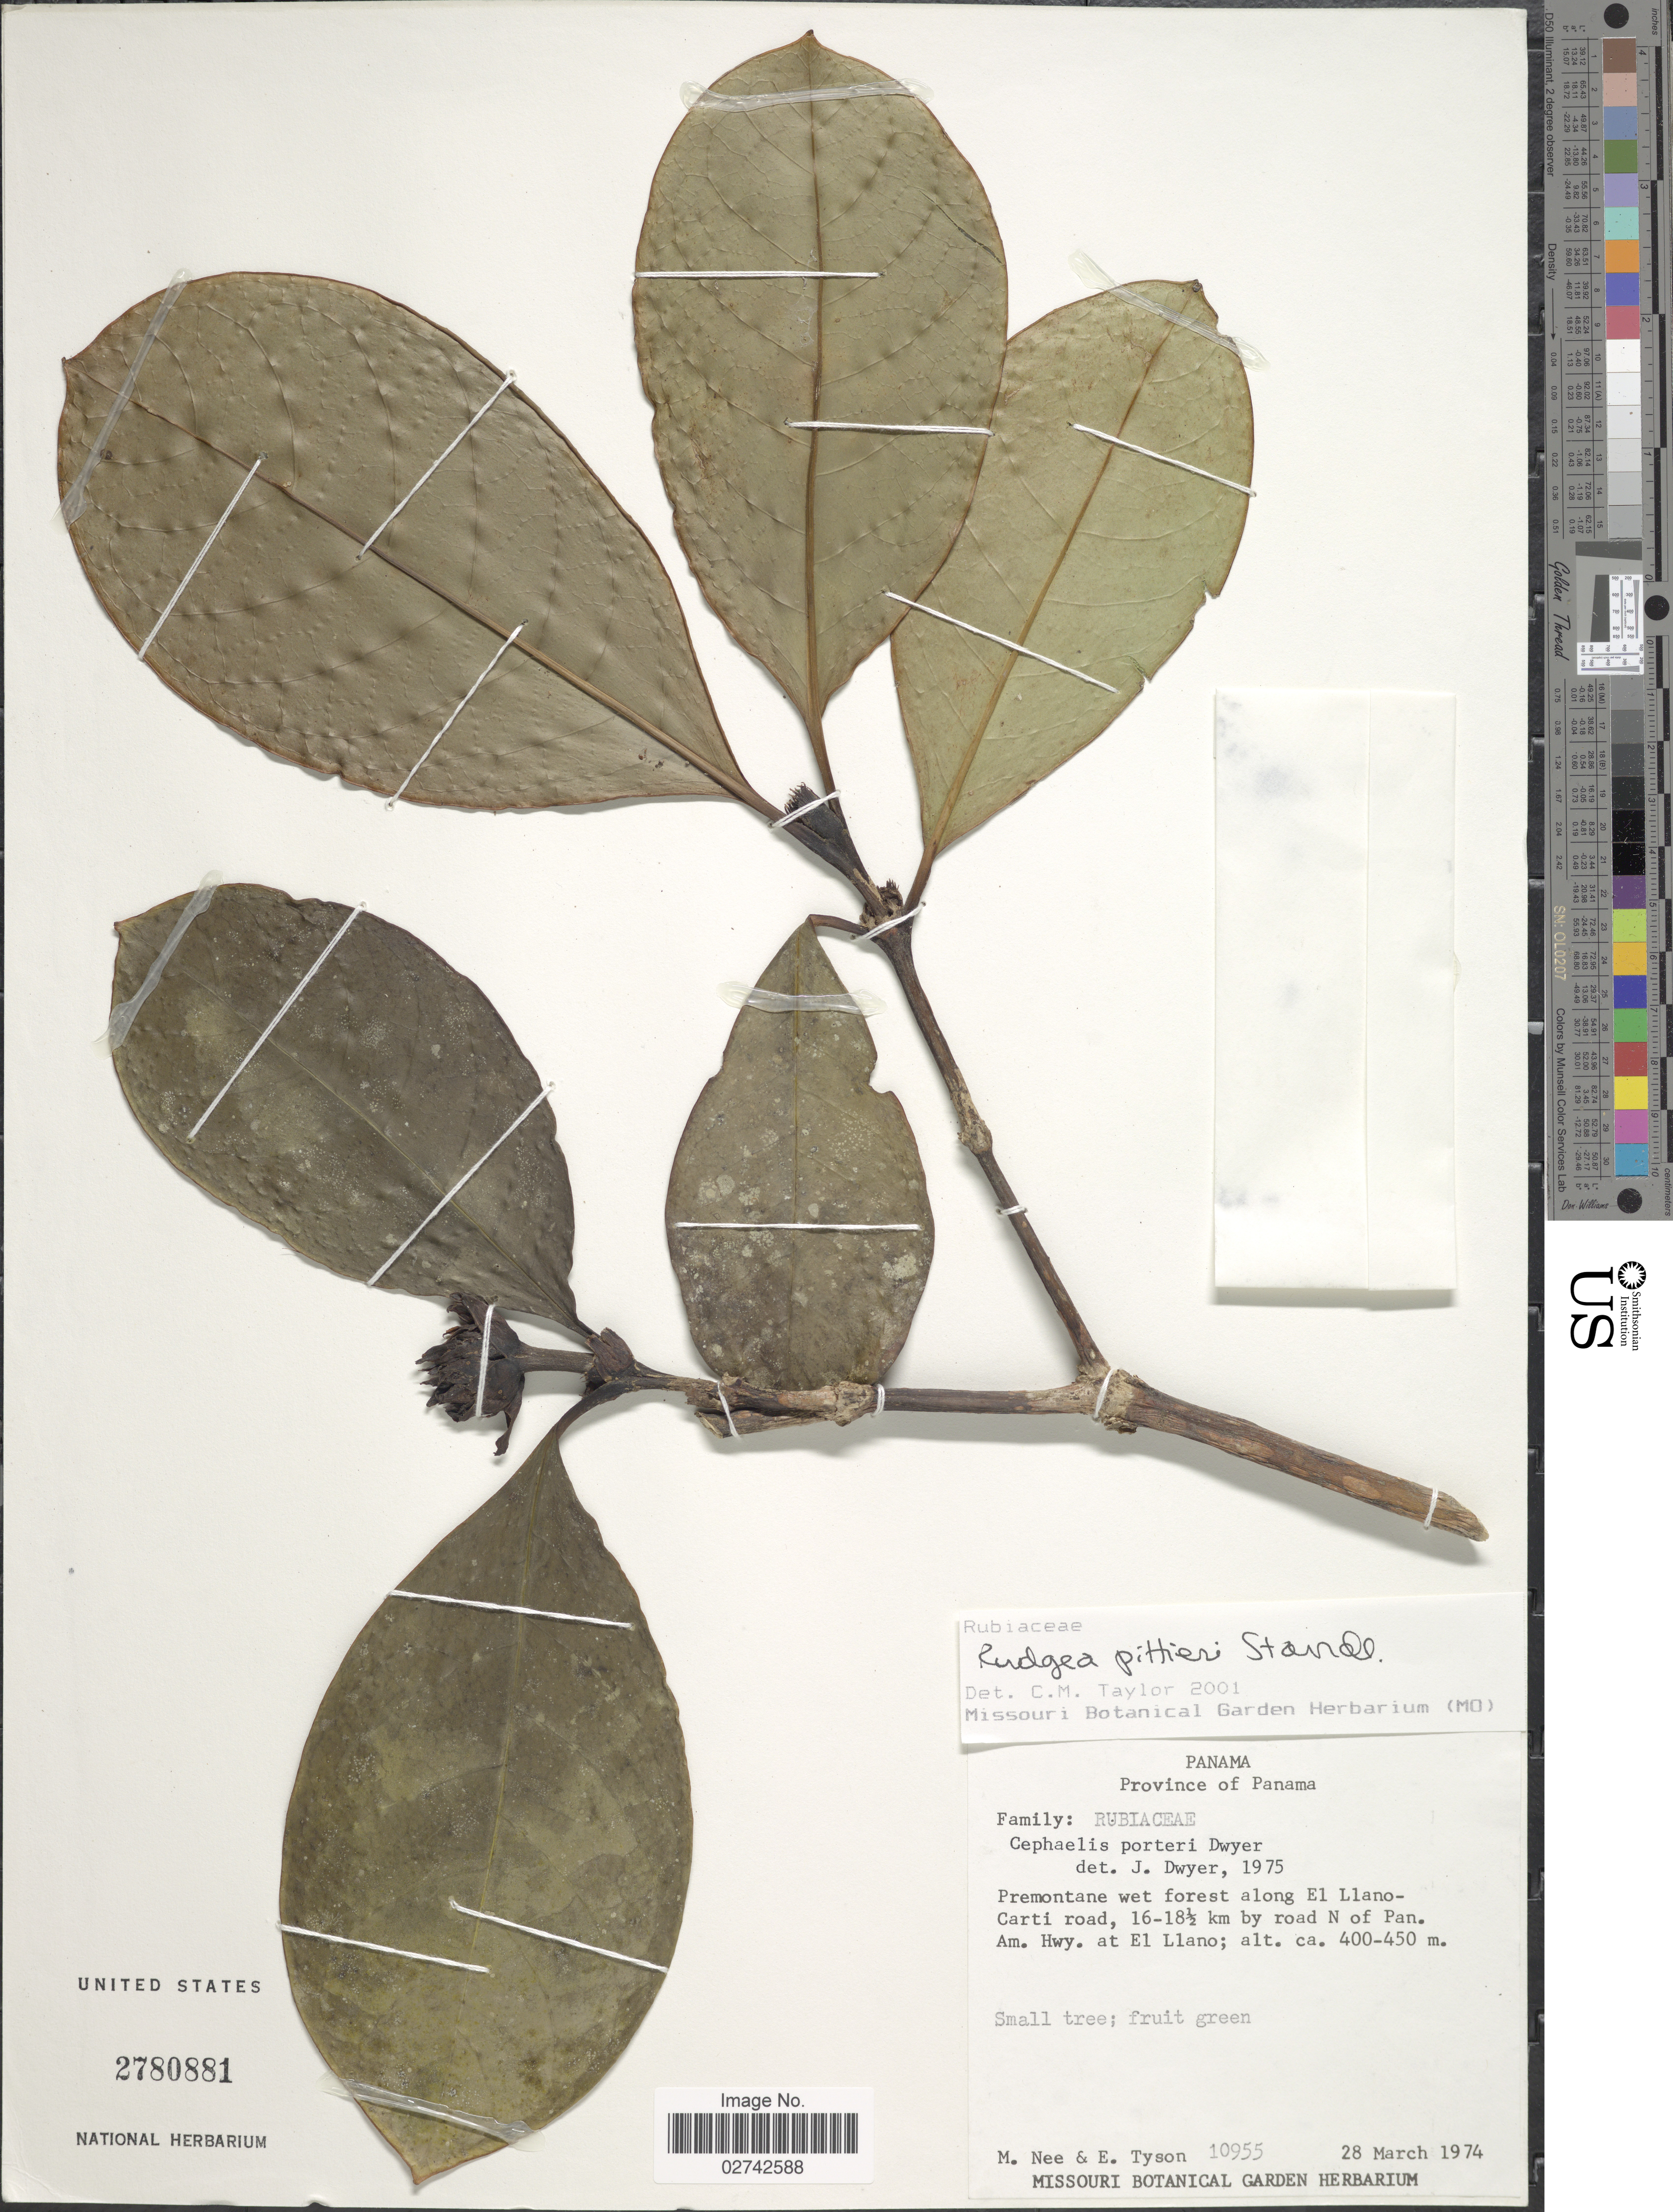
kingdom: Plantae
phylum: Tracheophyta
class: Magnoliopsida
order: Gentianales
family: Rubiaceae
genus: Rudgea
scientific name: Rudgea pittieri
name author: Standl.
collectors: M. Nee & E. Tyson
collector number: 10955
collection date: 1974-03-28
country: Panama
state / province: Panamá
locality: Province of Panama, Premontane wet forest along El Llano-Carti road, 16-18½ km by road N of Pan. Am. Hwy. at El Llano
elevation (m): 400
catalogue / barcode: US 2780881